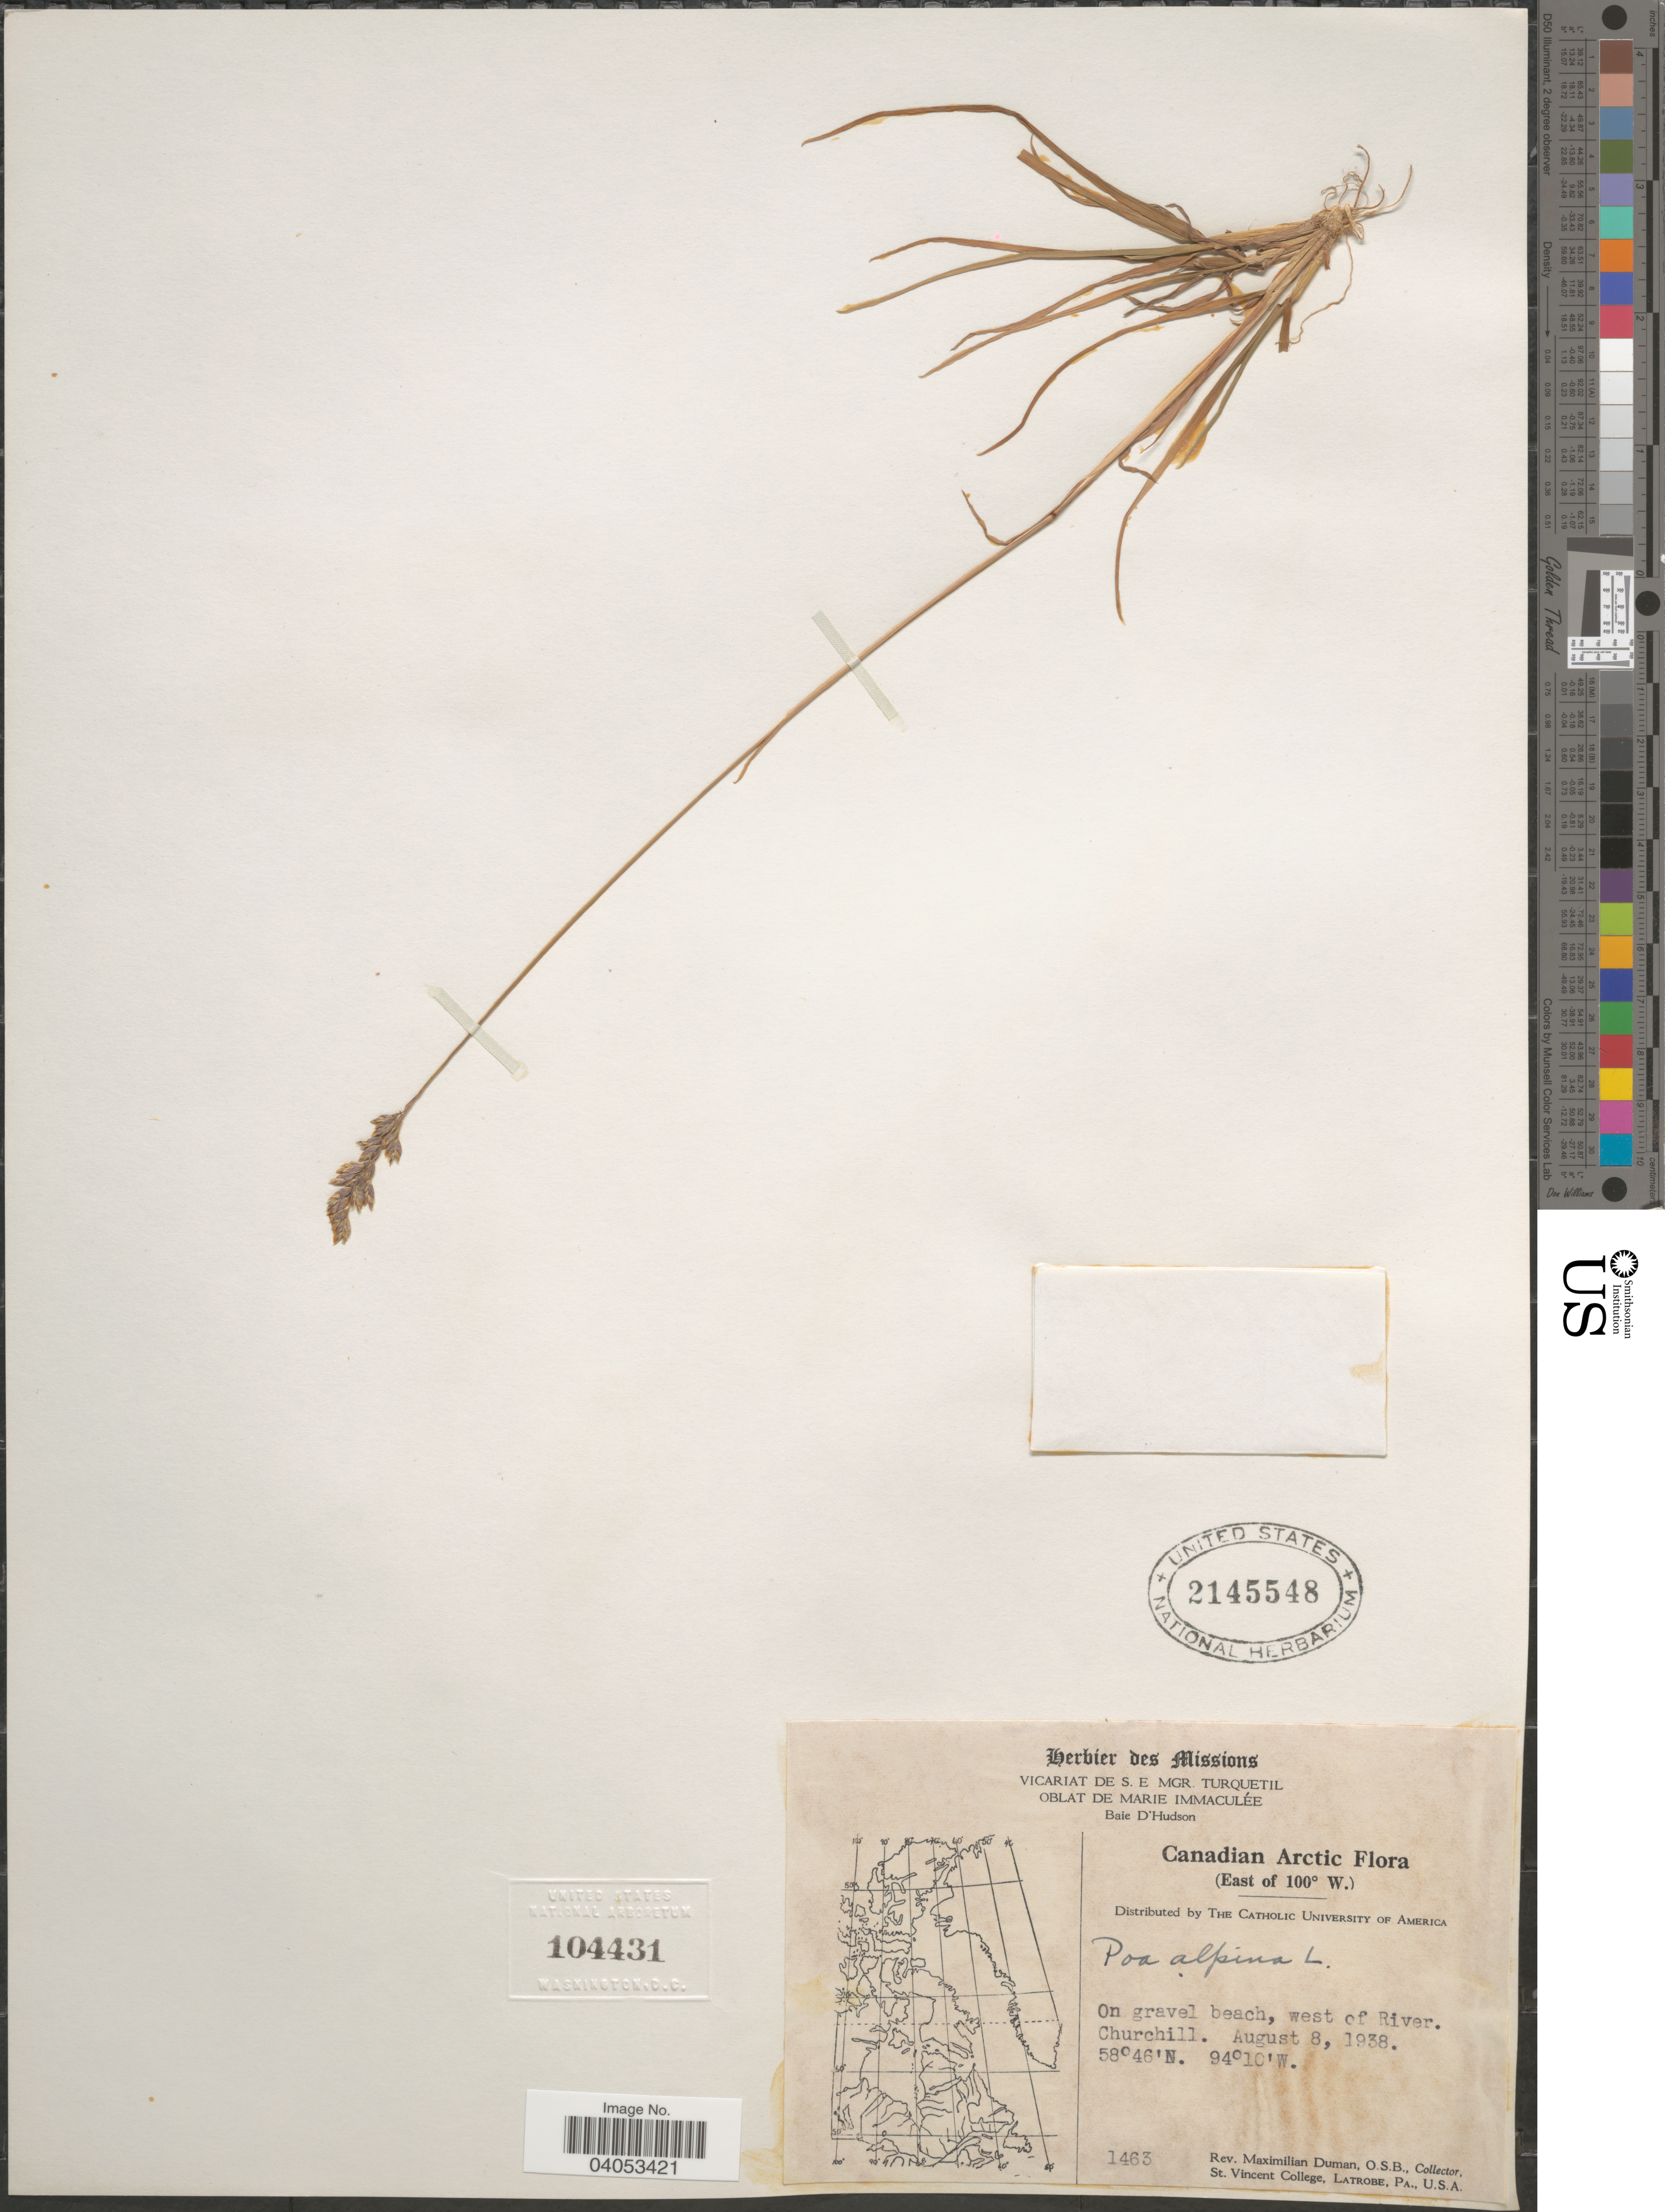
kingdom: Plantae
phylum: Tracheophyta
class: Liliopsida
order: Poales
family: Poaceae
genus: Poa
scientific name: Poa alpina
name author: L.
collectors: M. Duman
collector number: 1463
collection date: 1938-08-08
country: Canada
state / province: Manitoba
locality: Canadian Arctic. (East of 100° W.). West of River. Churchill.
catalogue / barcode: US 2145548